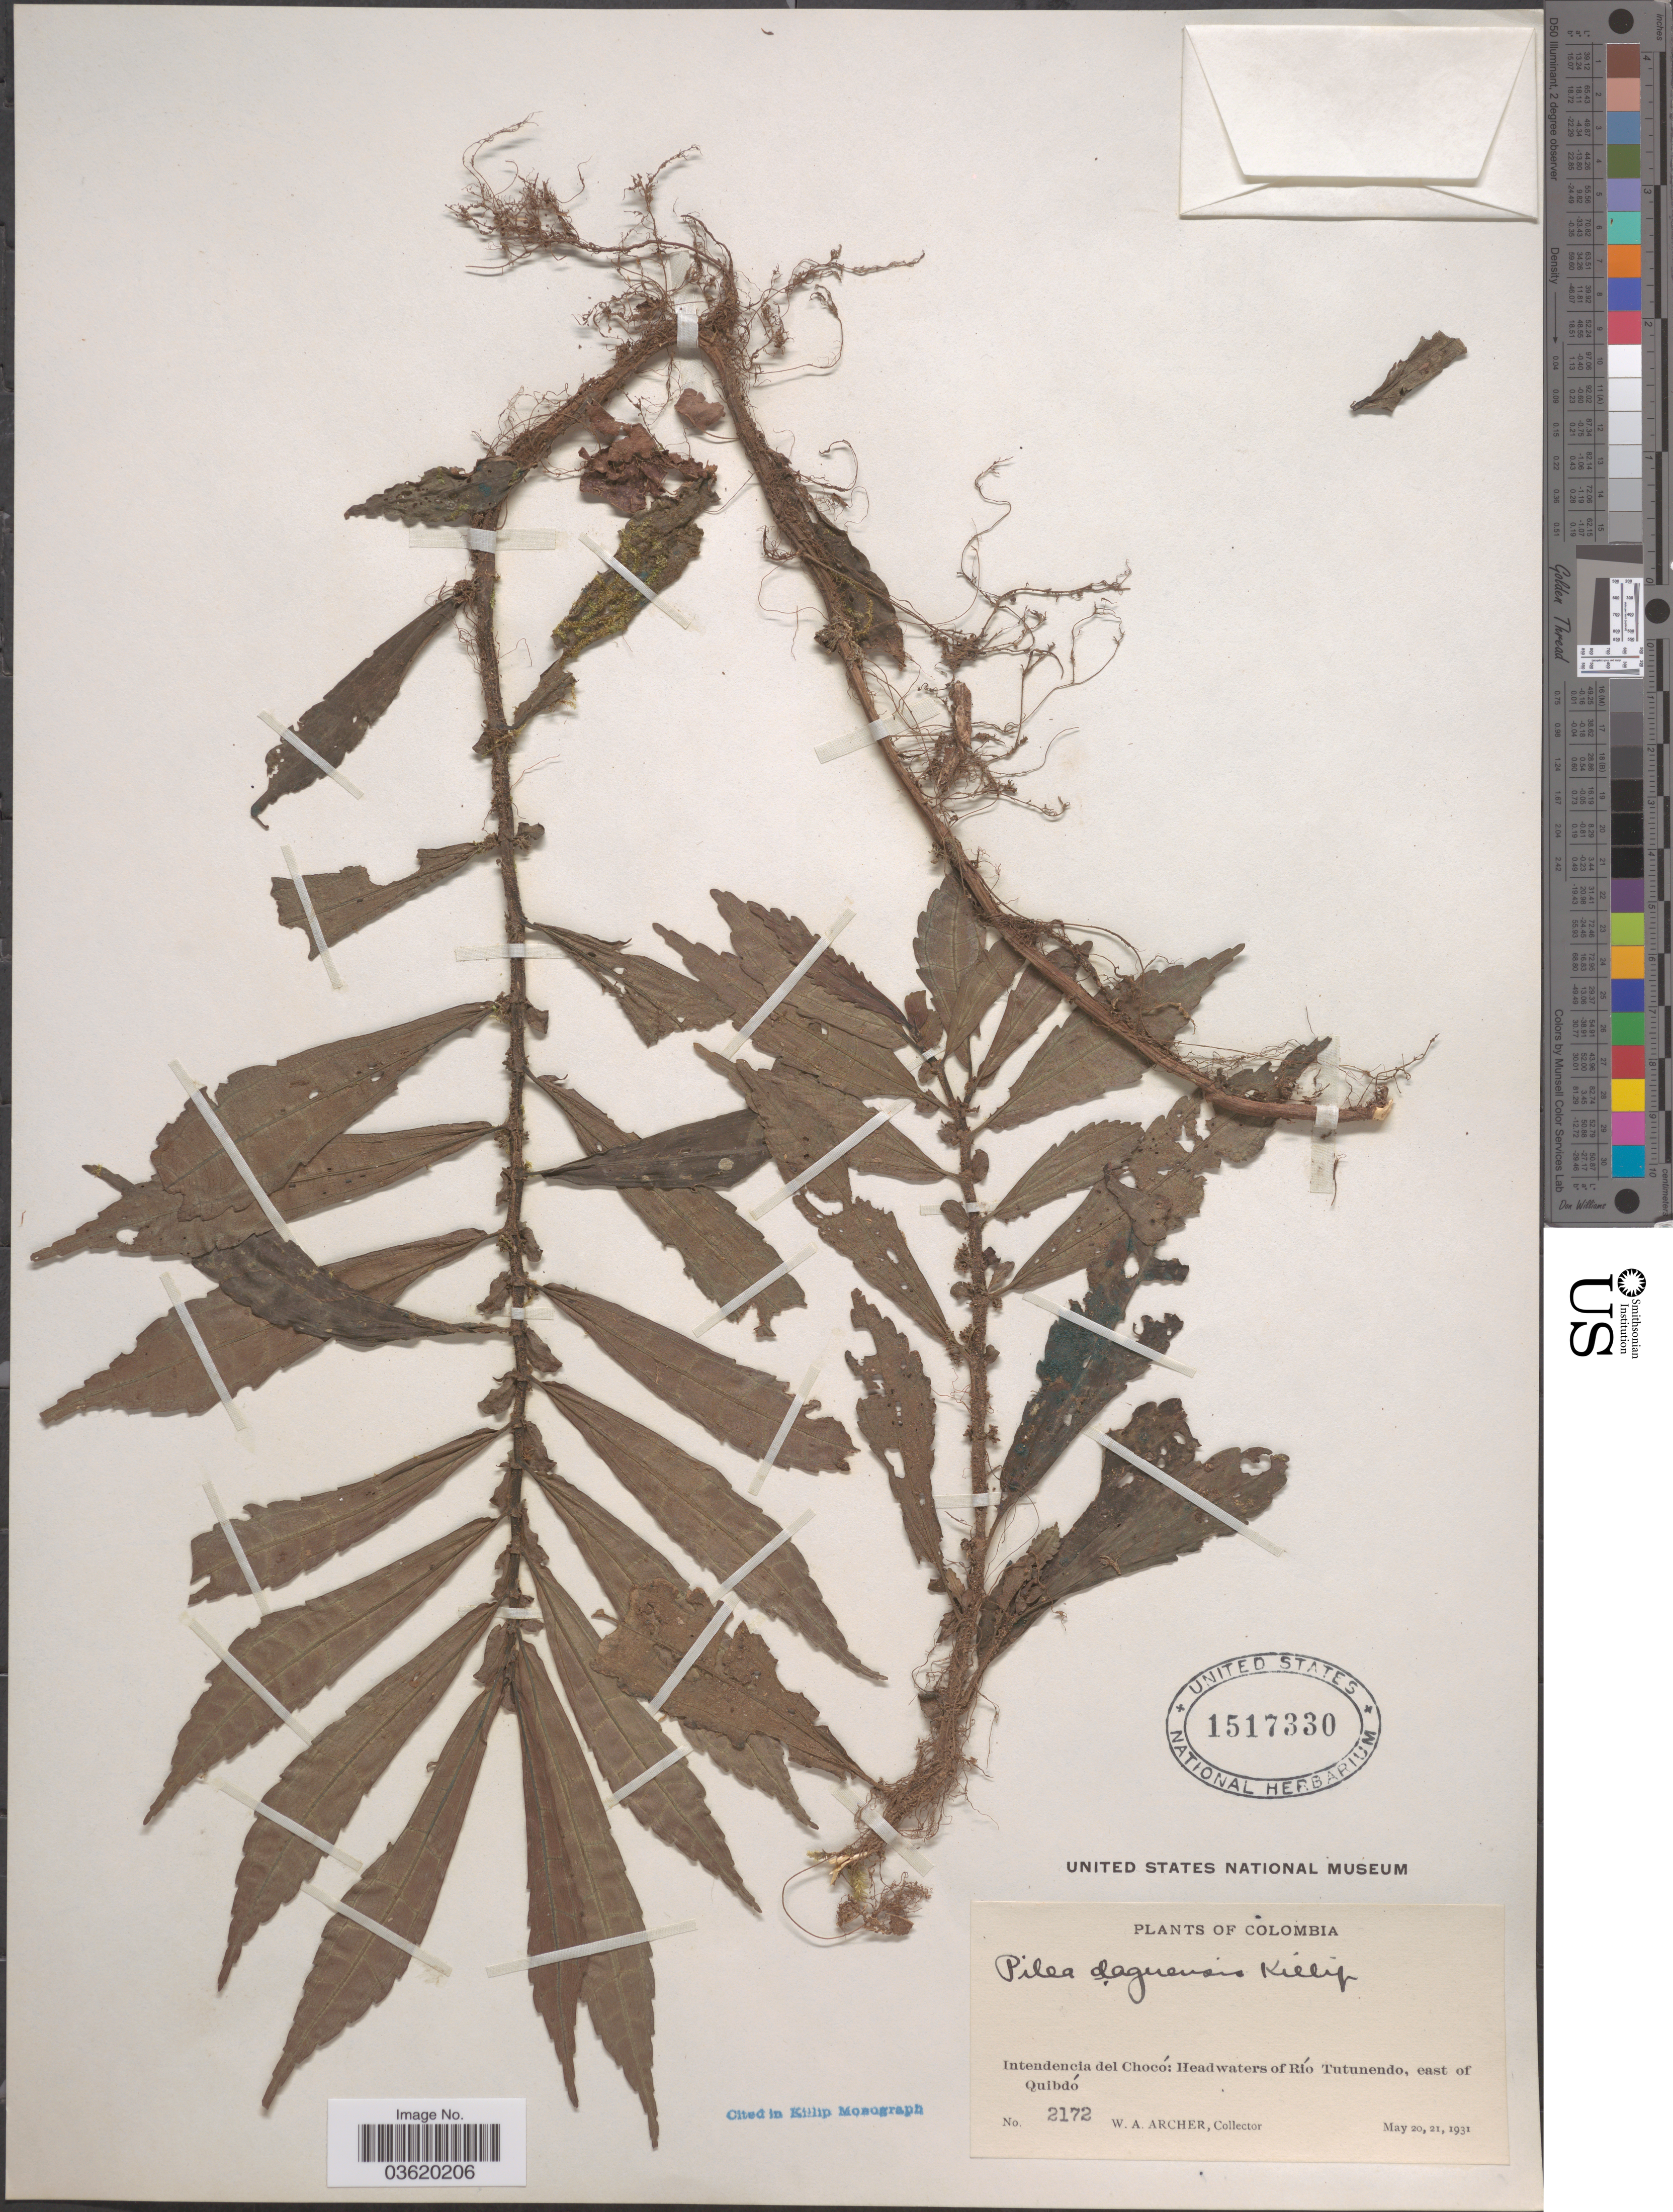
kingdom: Plantae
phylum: Tracheophyta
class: Magnoliopsida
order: Rosales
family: Urticaceae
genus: Pilea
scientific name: Pilea daguensis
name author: Killip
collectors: W. Archer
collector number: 2127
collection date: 1931-05-20/1931-05-21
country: Colombia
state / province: Chocó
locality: Intendencia del Chocó: Headwaters of Río Tutunendo, east of Quibdó.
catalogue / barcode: US 1517330